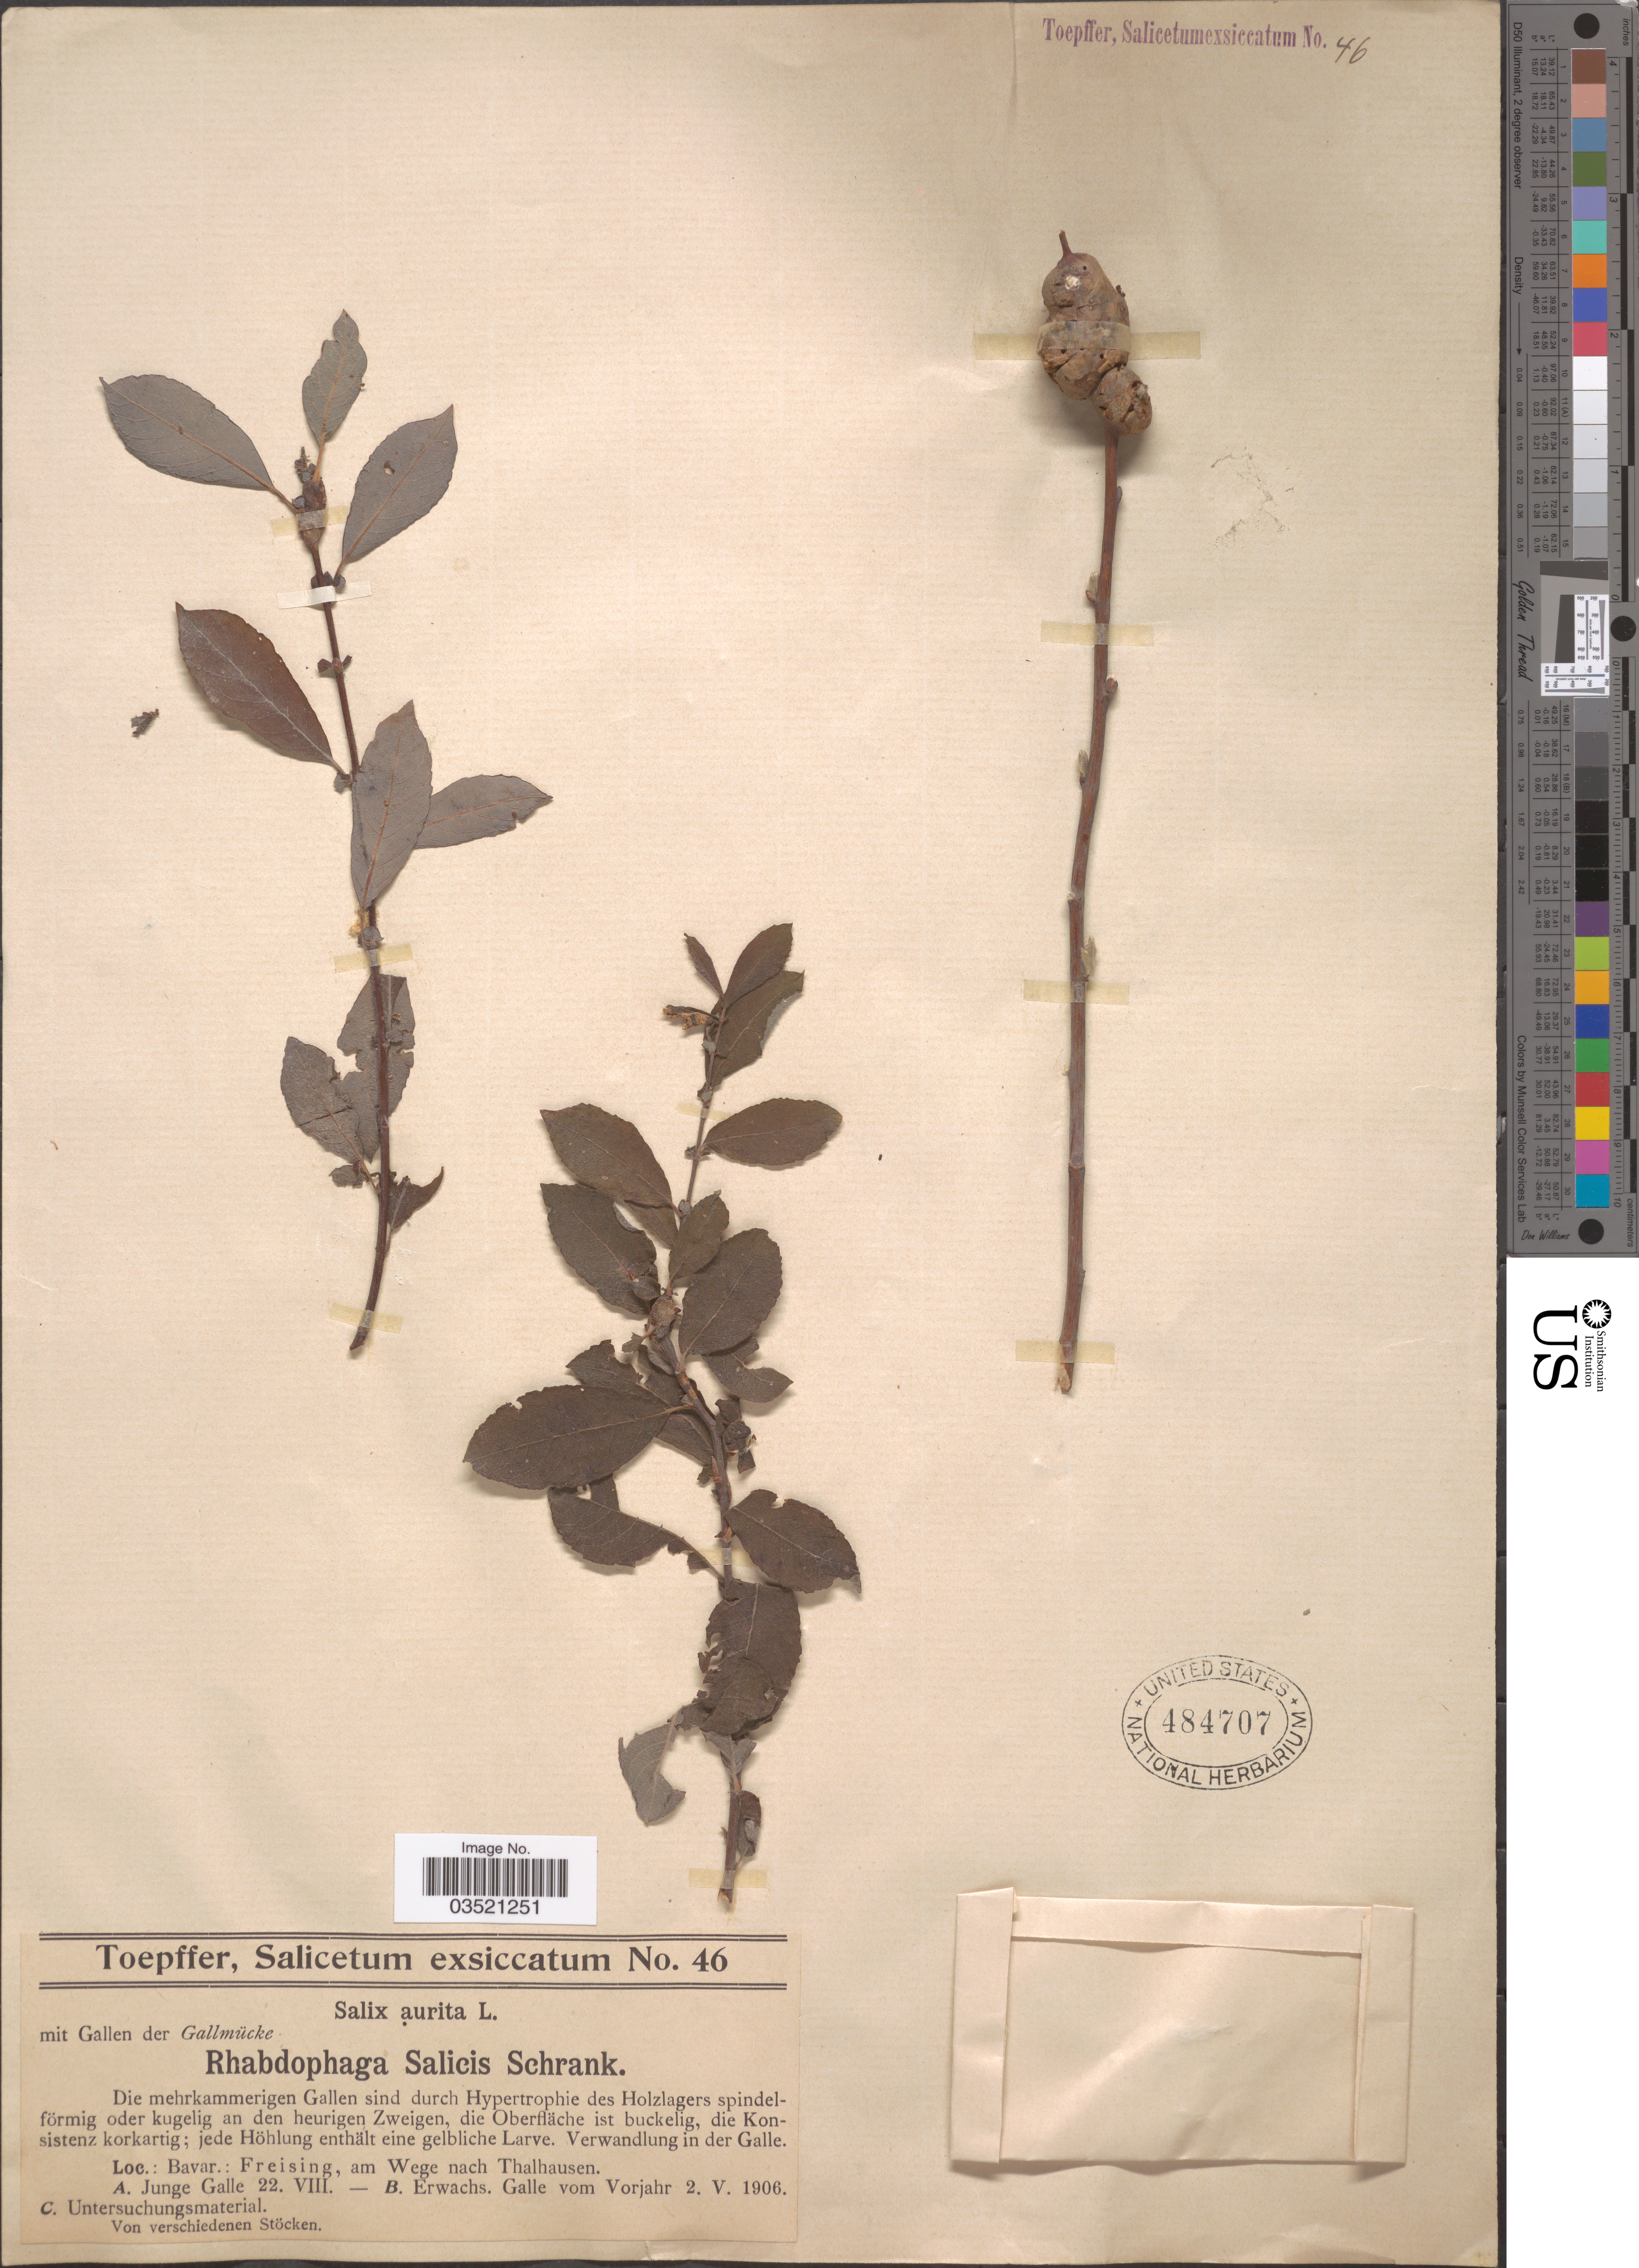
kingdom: Plantae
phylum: Tracheophyta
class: Magnoliopsida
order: Malpighiales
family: Salicaceae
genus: Salix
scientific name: Salix aurita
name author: L.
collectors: A. Toepffer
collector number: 46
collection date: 1906-05-02/1906-08-22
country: Germany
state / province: Bayern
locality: Bavar.: Freising, am Wege nach Thalhausen.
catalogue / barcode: US 484707